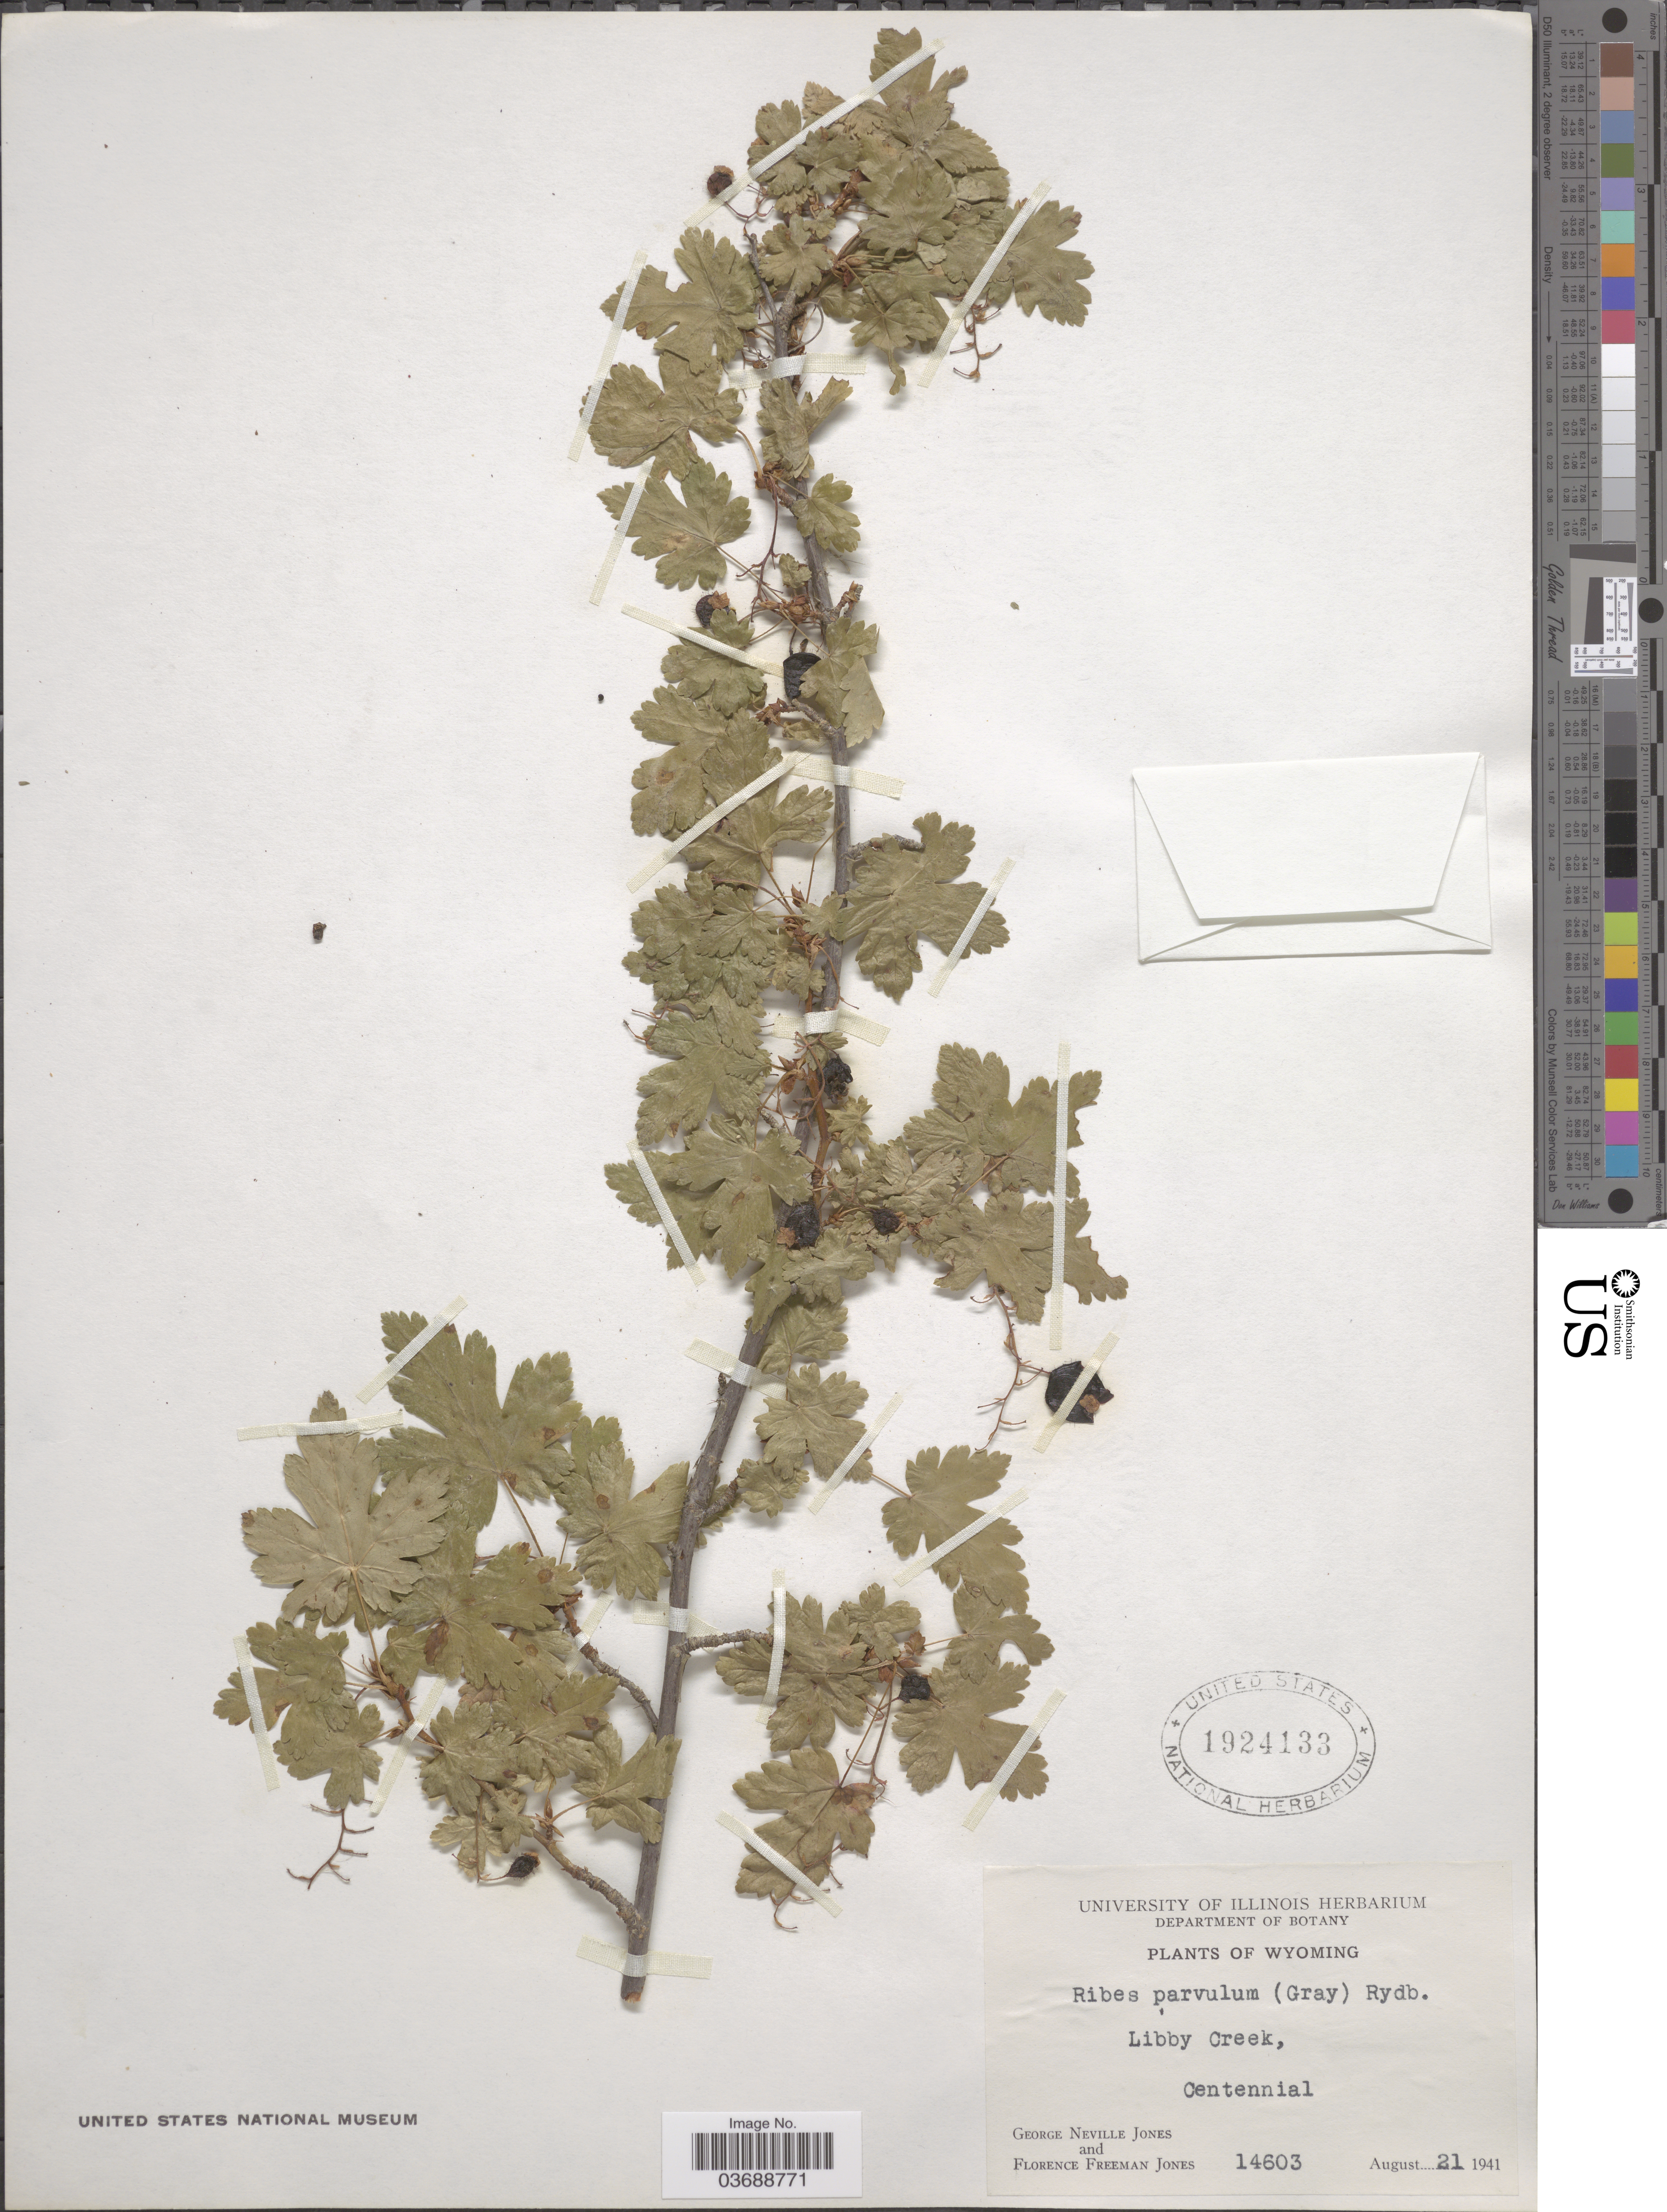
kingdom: Plantae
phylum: Tracheophyta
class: Magnoliopsida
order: Saxifragales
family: Grossulariaceae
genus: Ribes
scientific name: Ribes parvulum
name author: (A. Gray) Rydb.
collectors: G. N. Jones & F. Jones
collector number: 14603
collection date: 1941-08-21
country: United States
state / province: Wyoming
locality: Libby Creek, Centennial.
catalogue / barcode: US 1924133